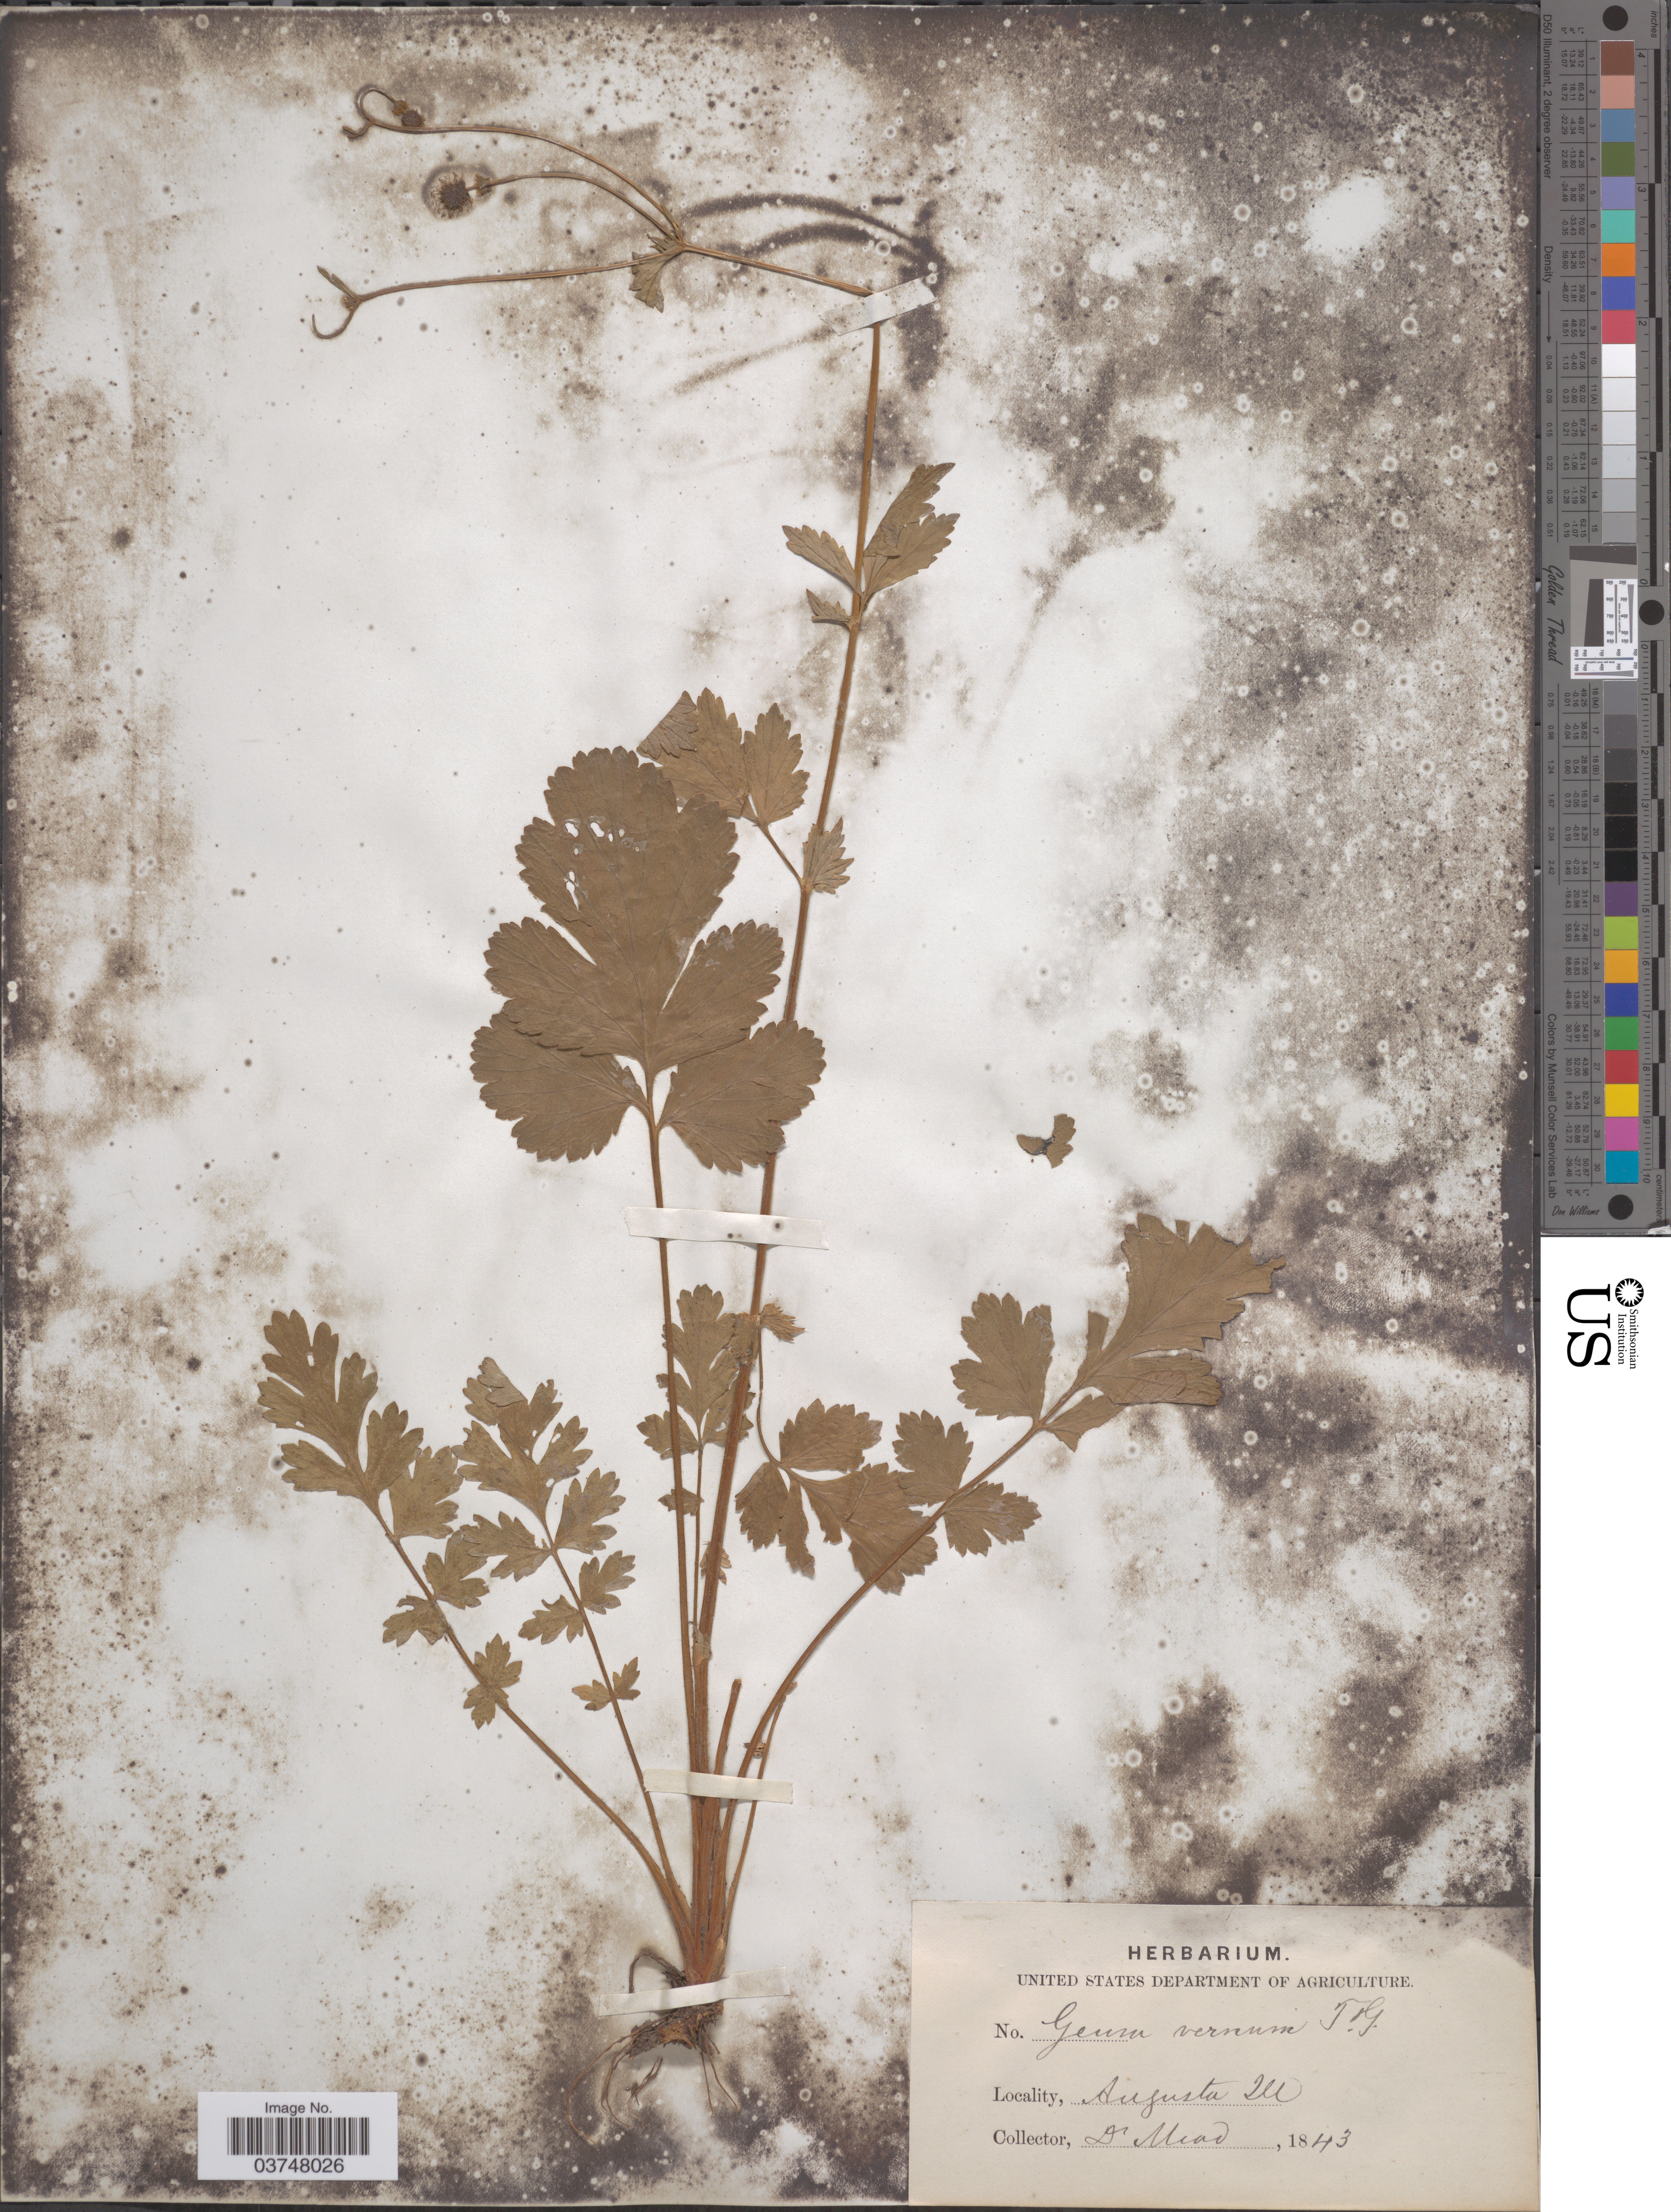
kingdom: Plantae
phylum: Tracheophyta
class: Magnoliopsida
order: Rosales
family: Rosaceae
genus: Geum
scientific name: Geum vernum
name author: (Raf.) Torr. & A. Gray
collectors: -. Mead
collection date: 1843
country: United States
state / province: Illinois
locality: Augusta.